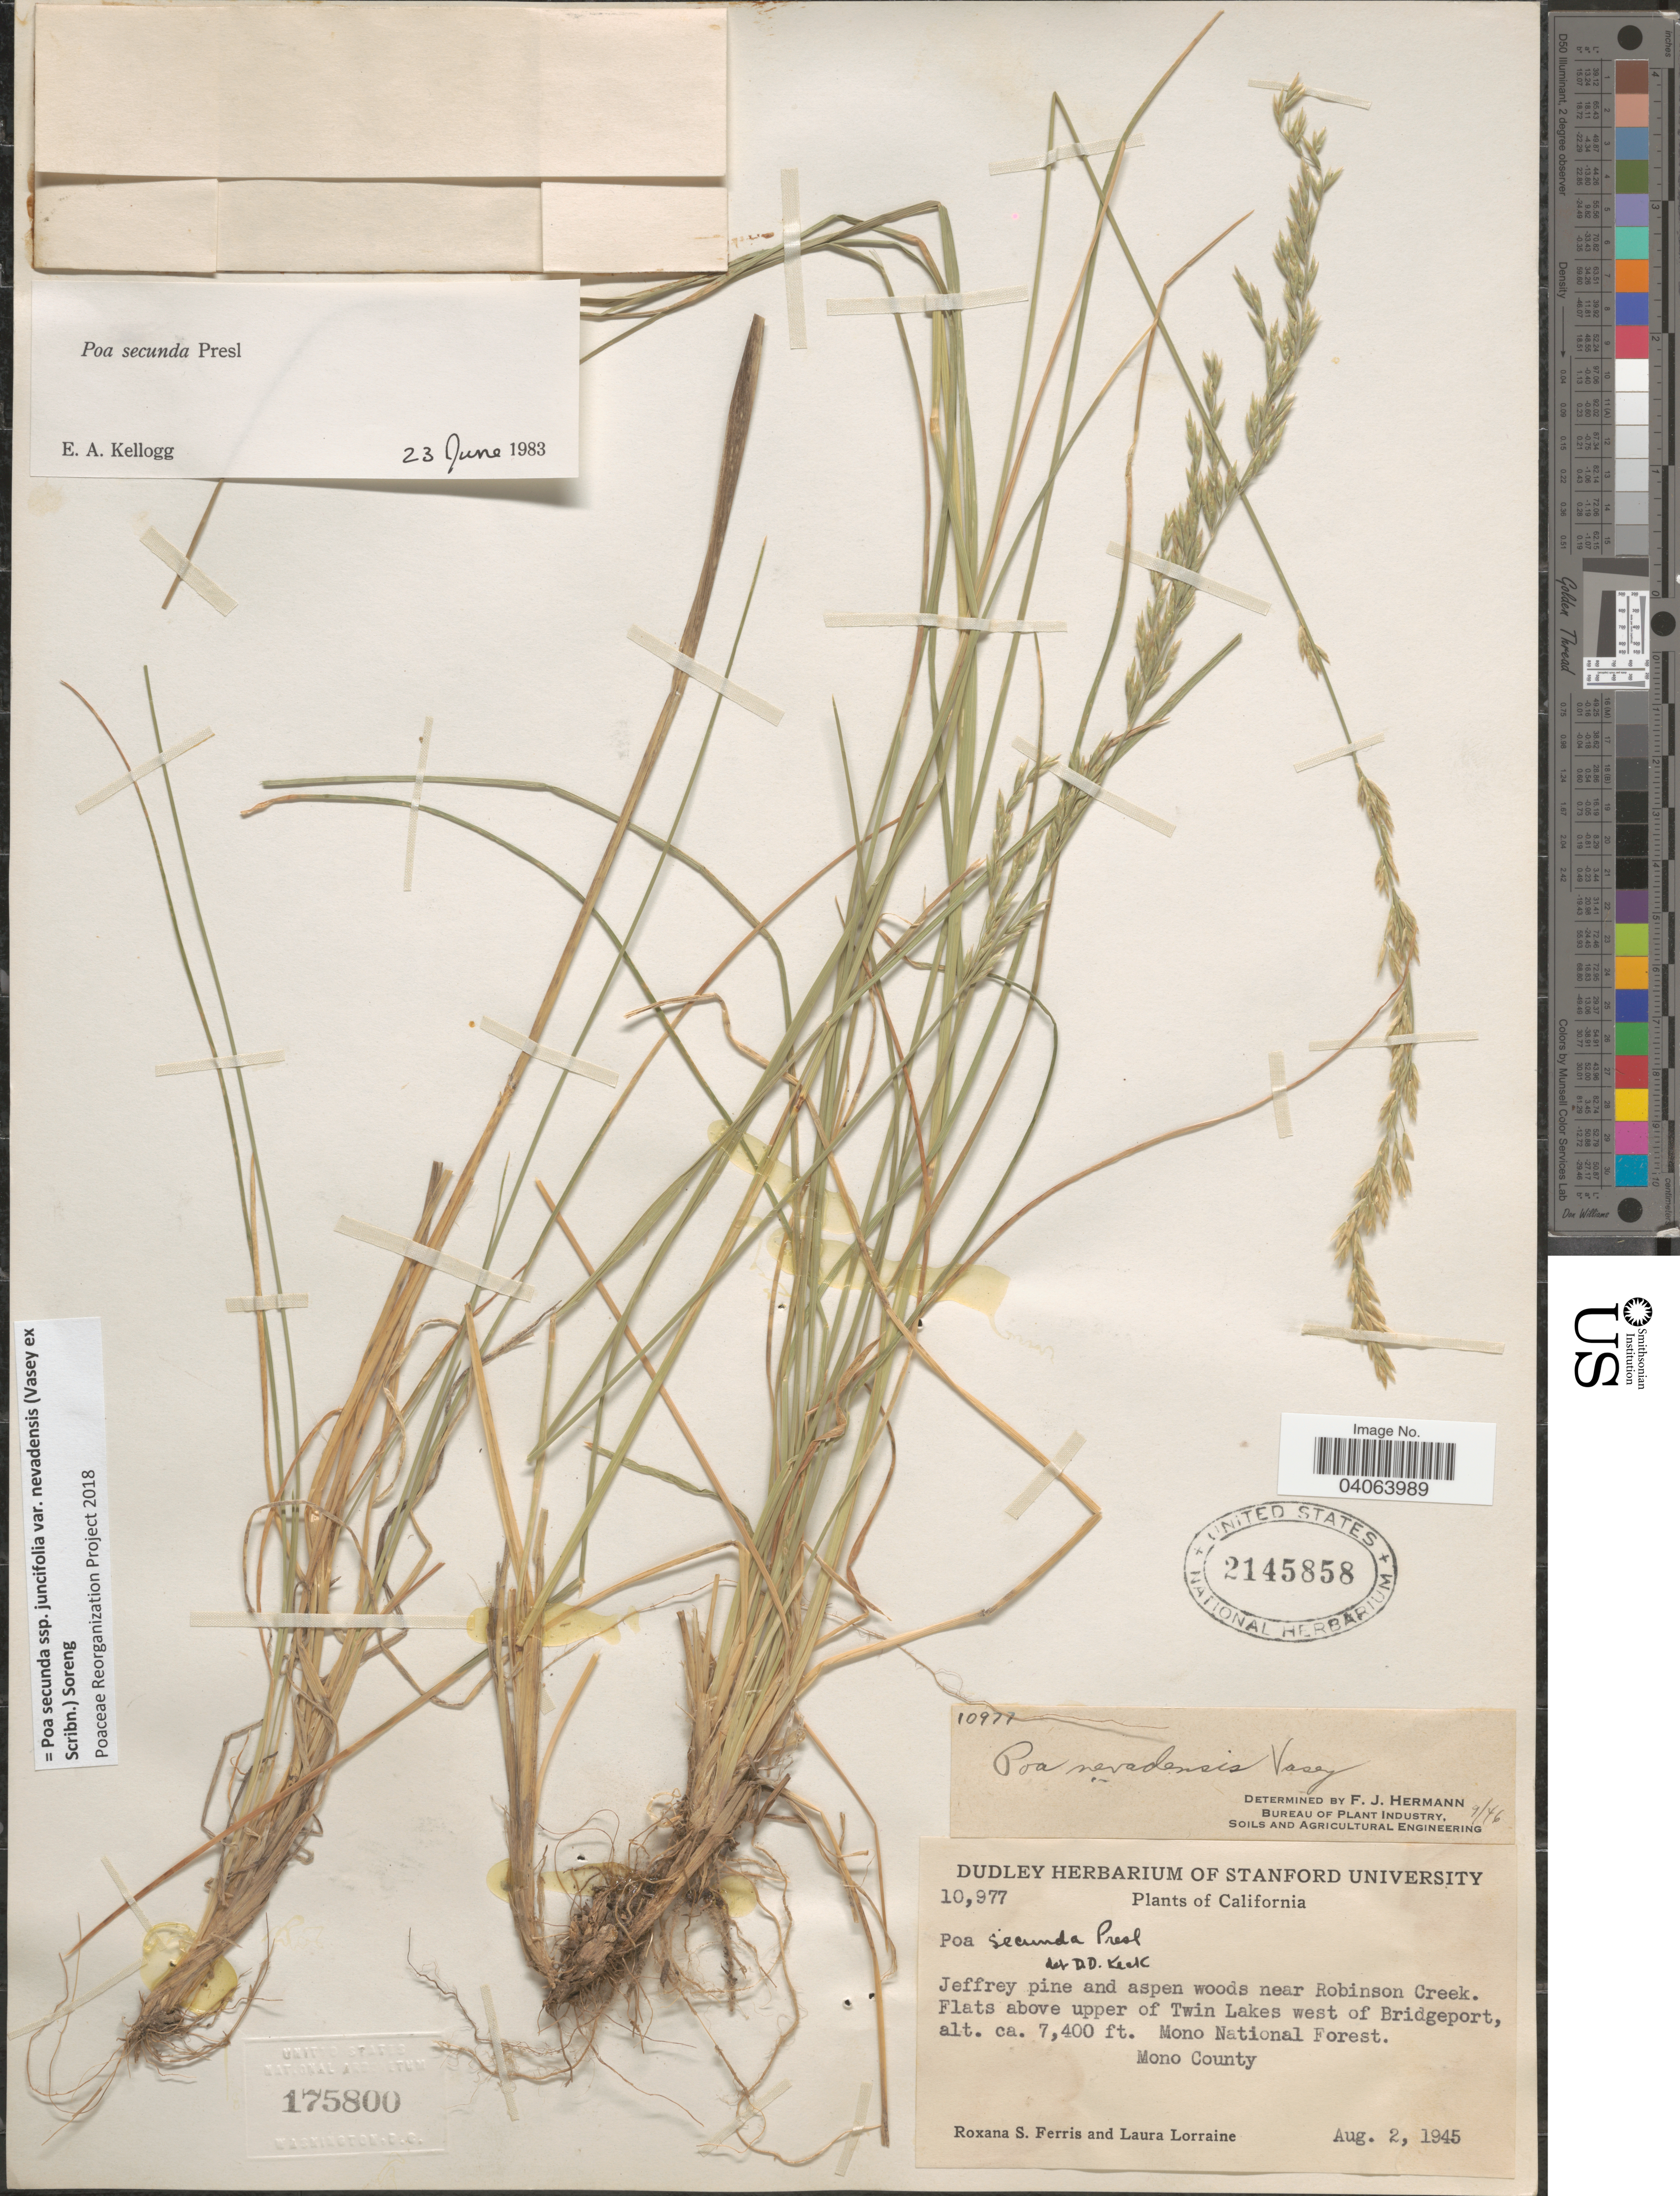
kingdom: Plantae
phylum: Tracheophyta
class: Liliopsida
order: Poales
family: Poaceae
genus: Poa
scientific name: Poa secunda subsp. juncifolia var. nevadensis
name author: (Vasey ex Scribn.) Soreng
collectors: R. S. Ferris & L. Lorraine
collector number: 10977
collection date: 1945-08-02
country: United States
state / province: California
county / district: Mono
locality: Jeffrey pine and aspen woods near Robinson Creek. Flats above upper of Twin Lakes west of Bridgeport. Mono National Forest. Mono County.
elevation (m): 2256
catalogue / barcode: US 2145858